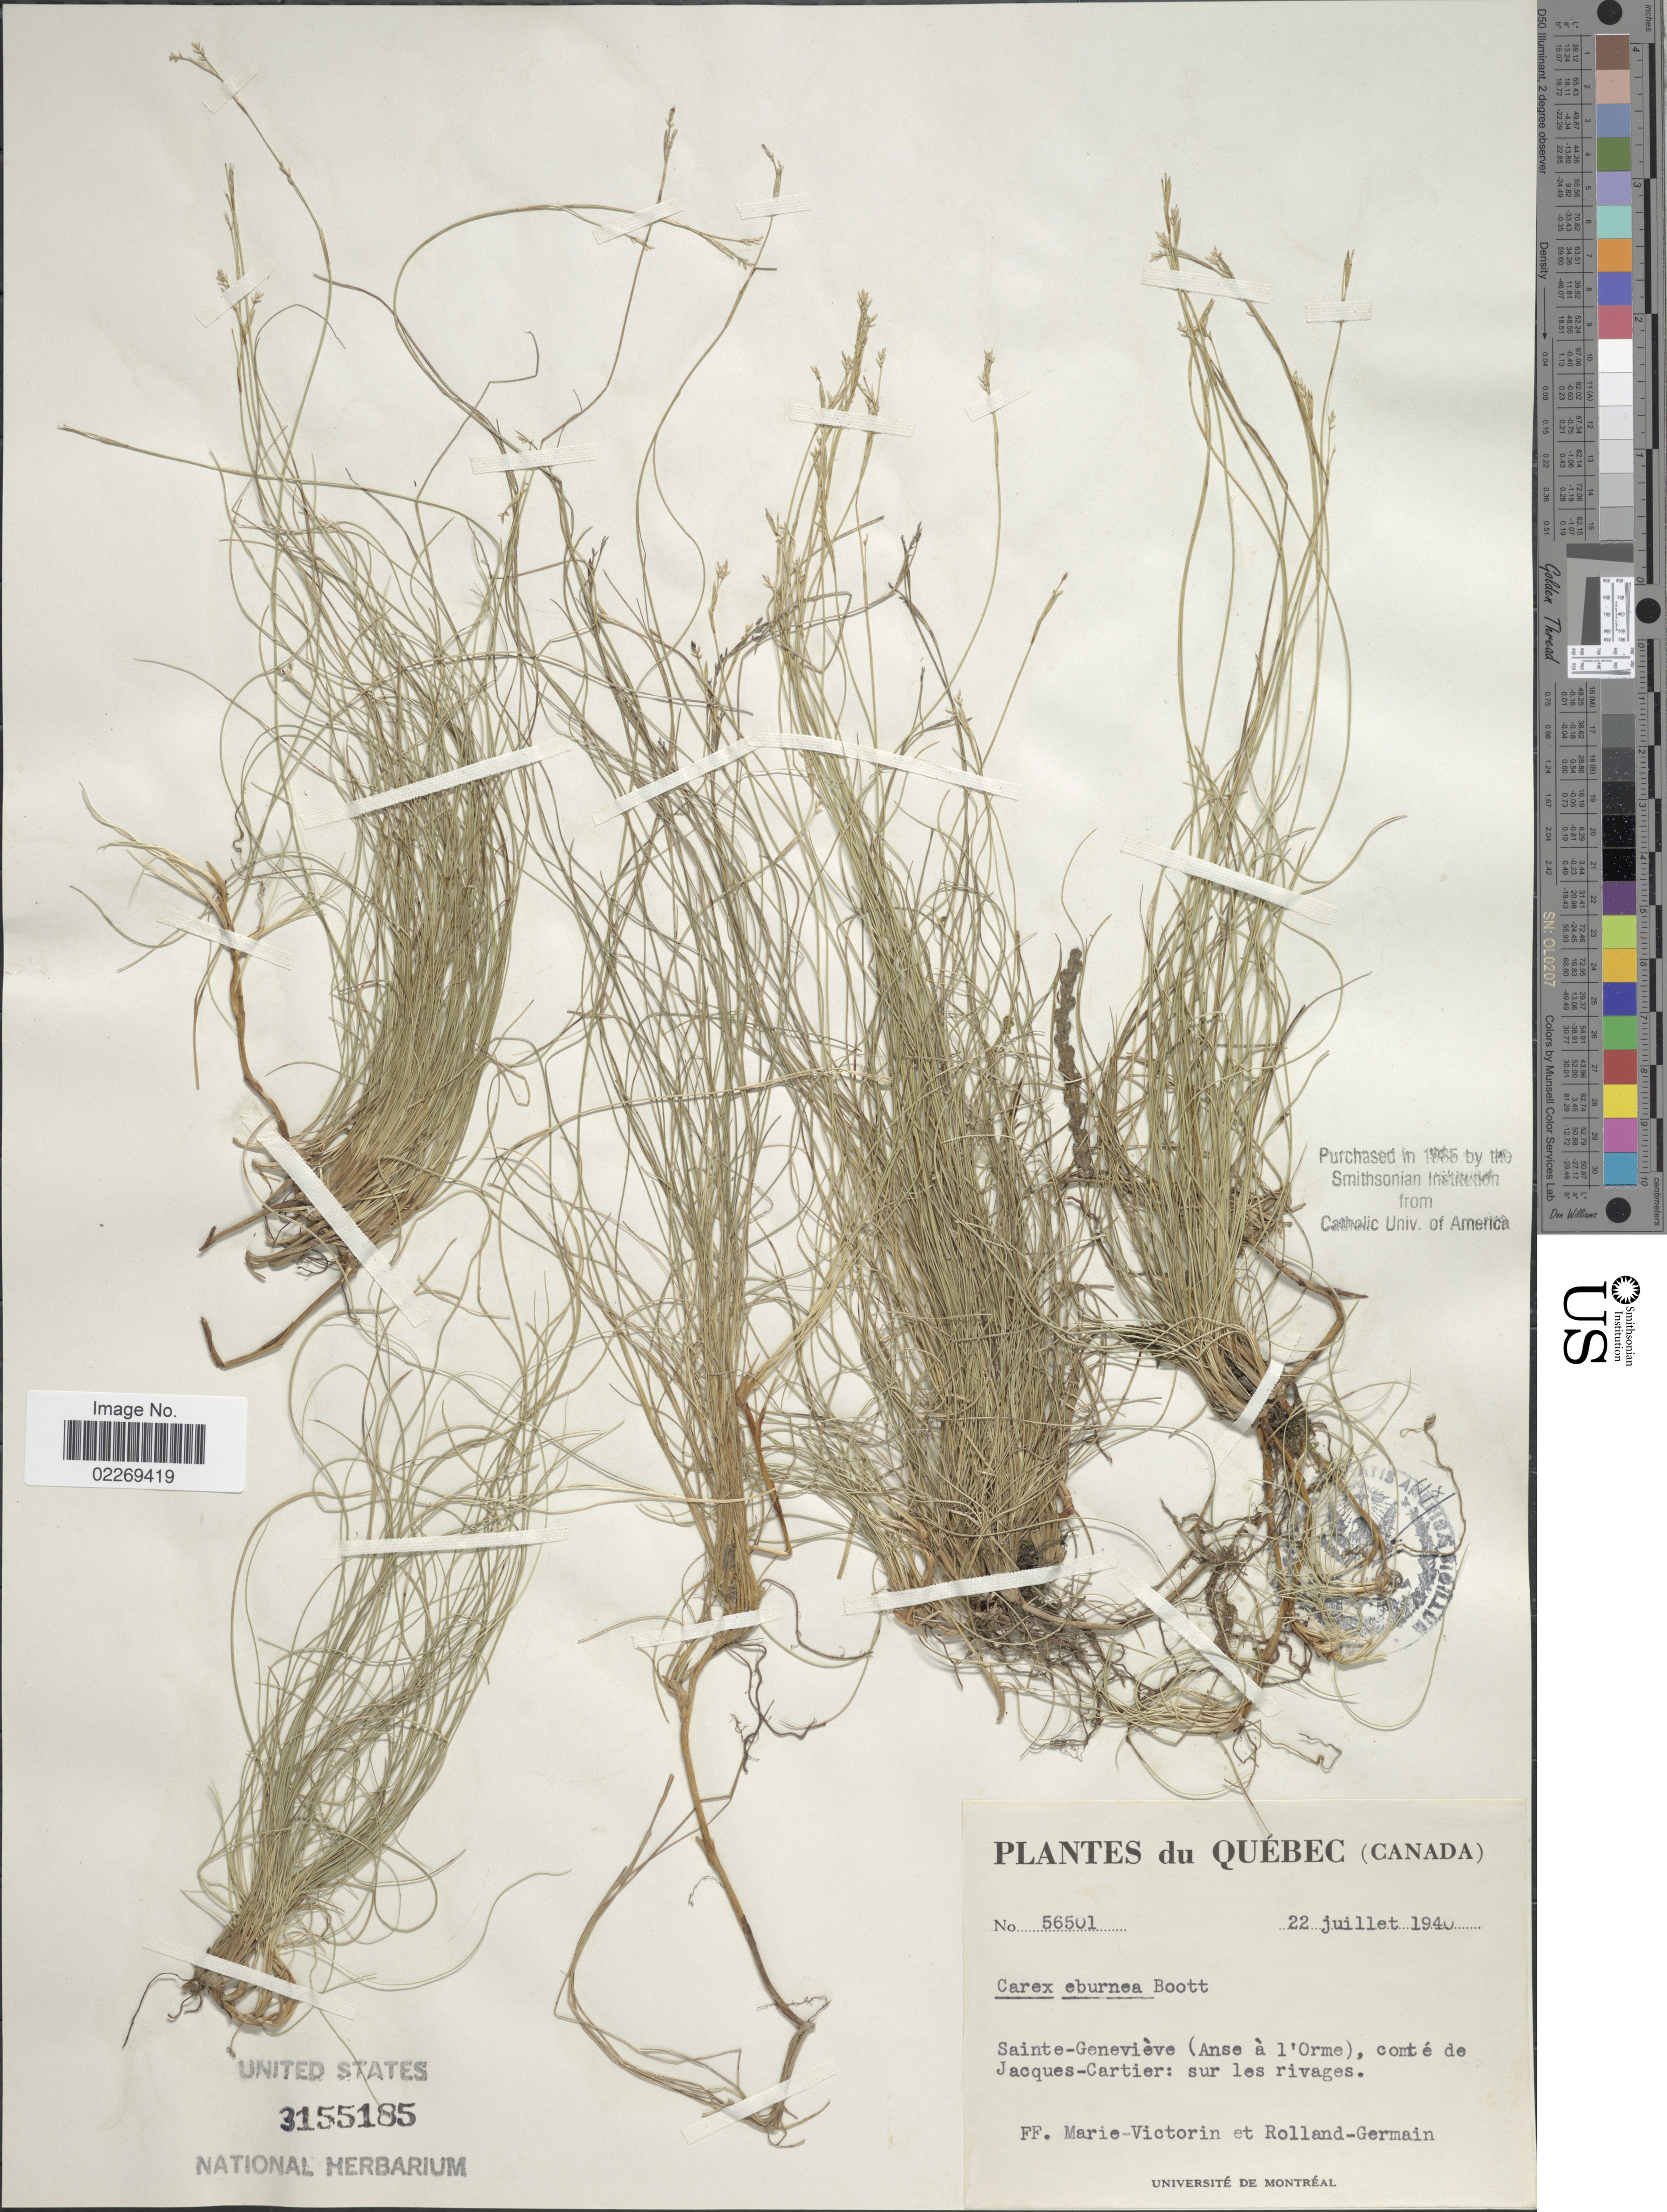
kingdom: Plantae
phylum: Tracheophyta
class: Liliopsida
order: Poales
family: Cyperaceae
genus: Carex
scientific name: Carex eburnea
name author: Boott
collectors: F. Marie-Victorin & Rolland-Germain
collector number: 56501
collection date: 1940-07-22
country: Canada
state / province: Quebec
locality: Sainte-Genevieve (Ans a l 'Orme), comte de Jacques-Cartier: sur les rivages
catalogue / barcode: US 3155185